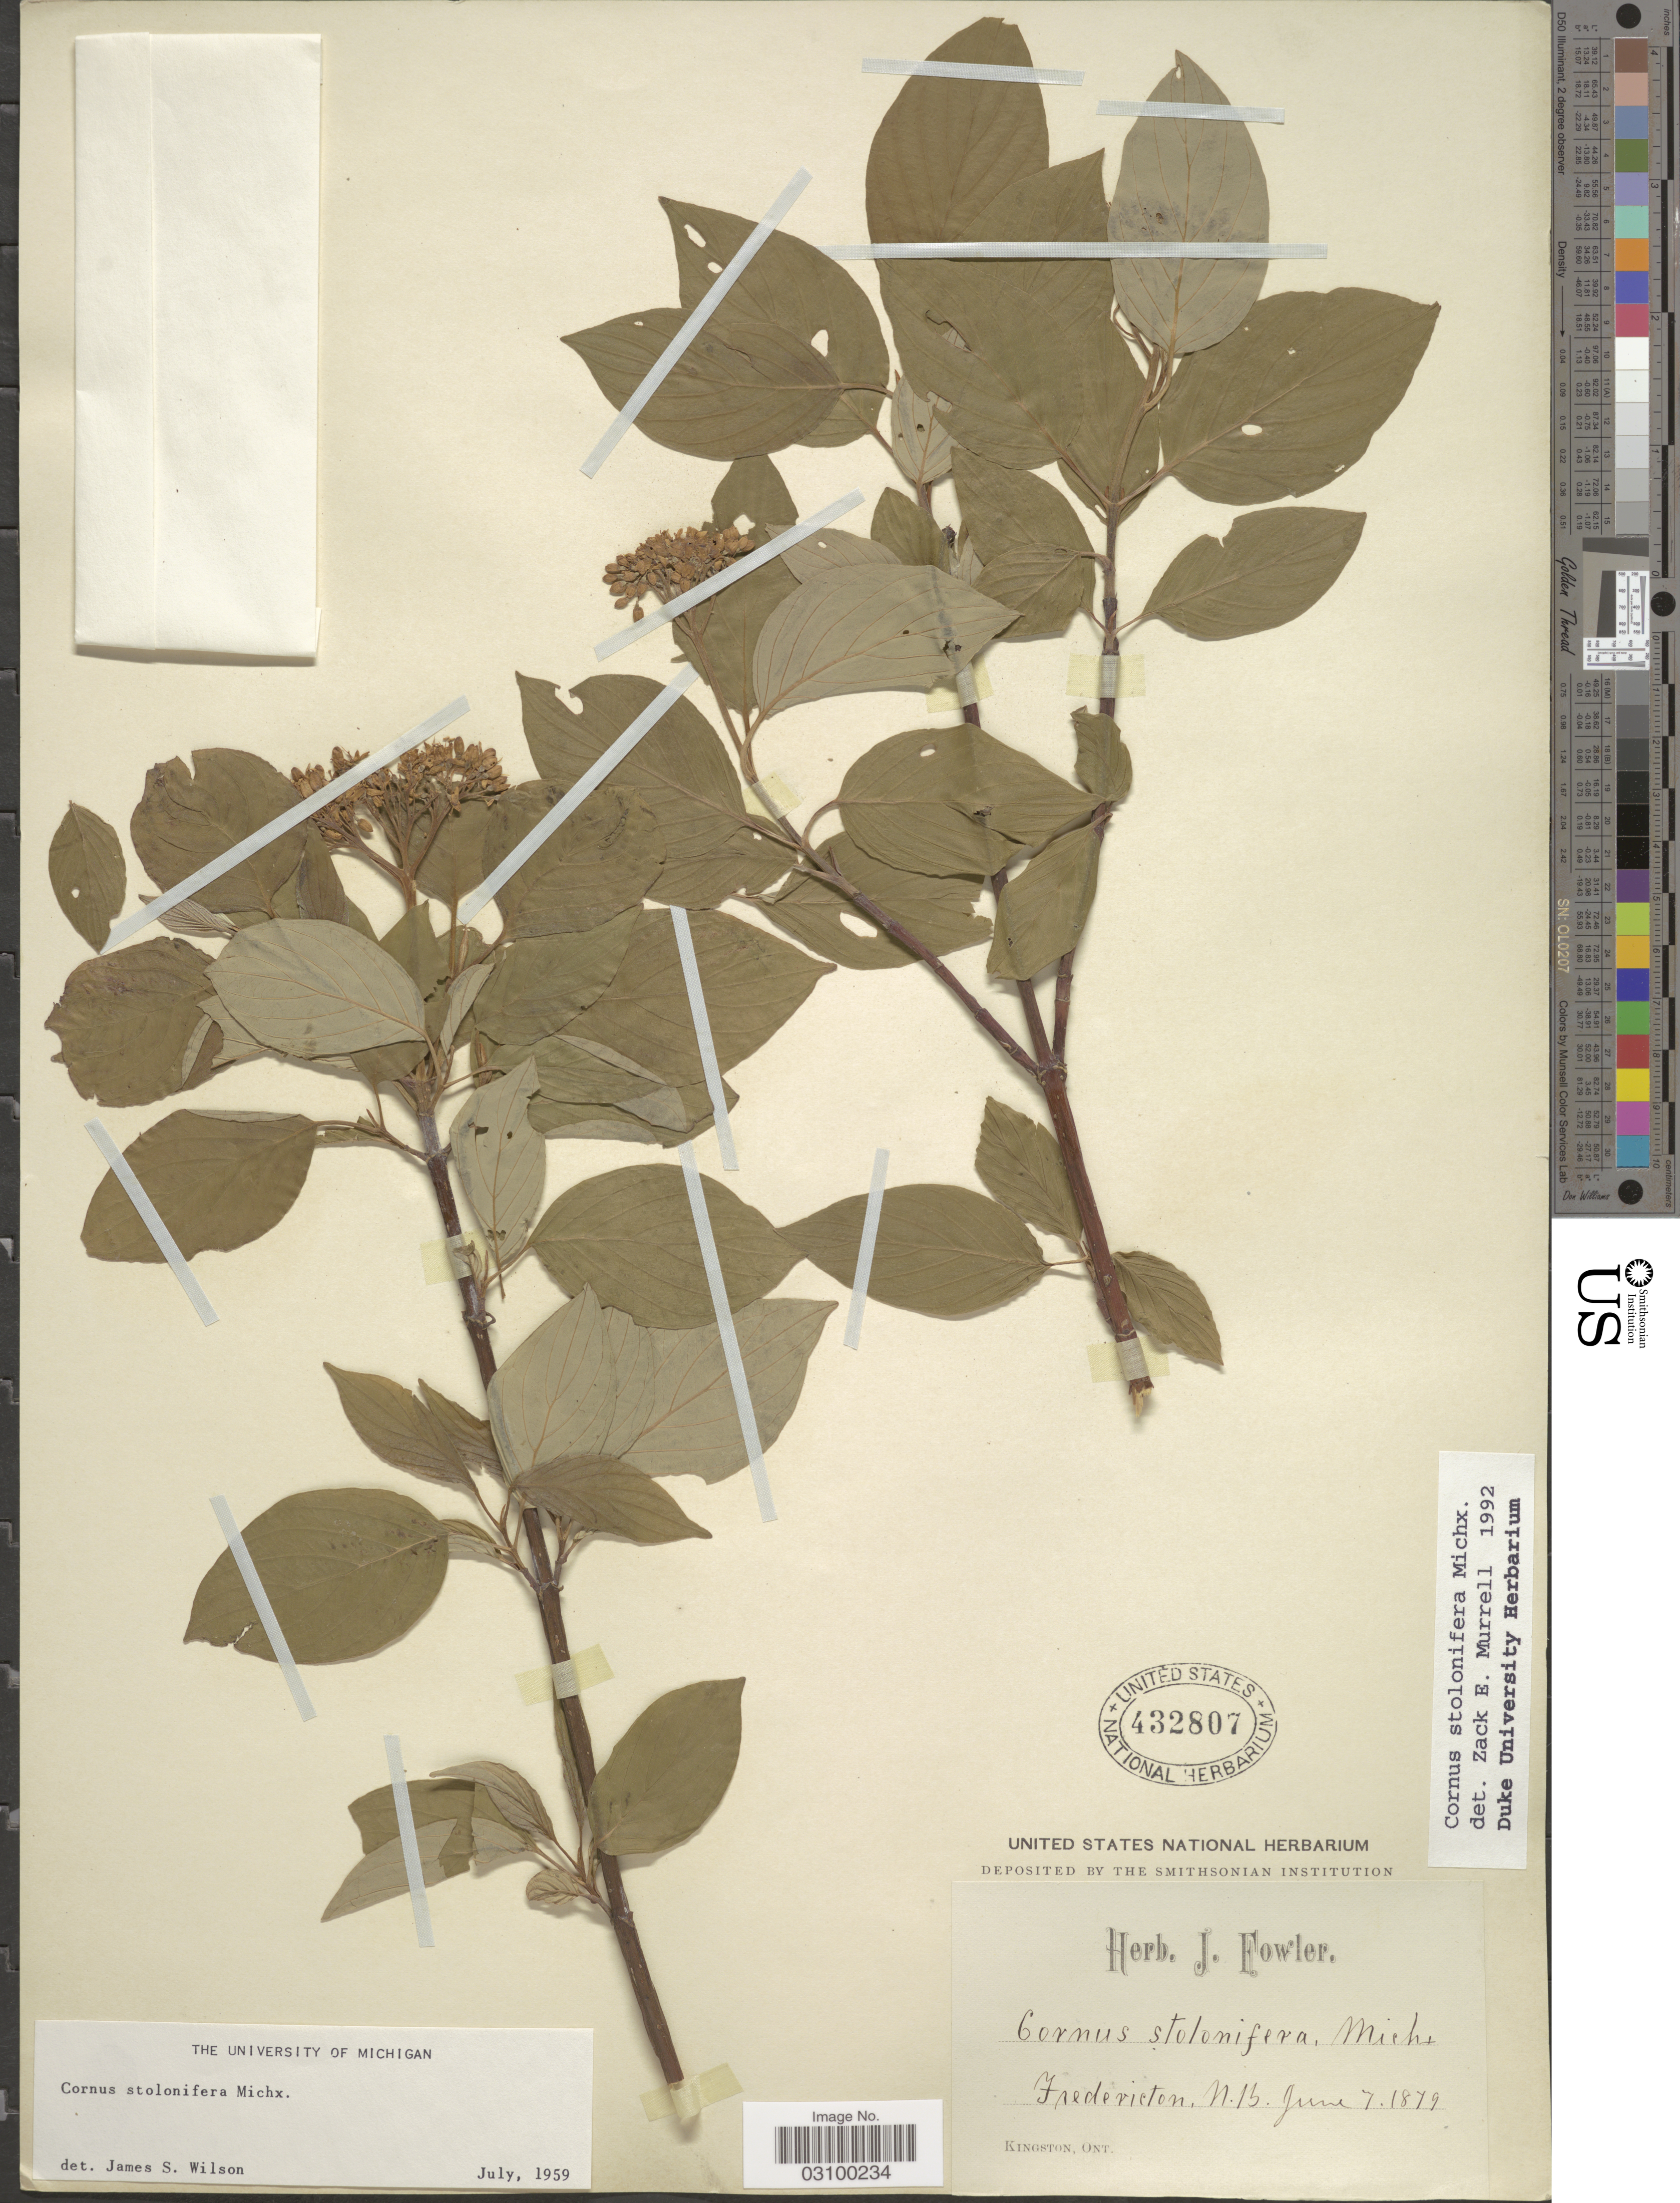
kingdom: Plantae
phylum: Tracheophyta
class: Magnoliopsida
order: Cornales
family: Cornaceae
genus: Cornus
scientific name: Cornus sericea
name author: L.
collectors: ex herb. J. Fowler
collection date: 1879-06-07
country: Canada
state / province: New Brunswick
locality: Fredericton, N. B.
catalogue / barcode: US 432807